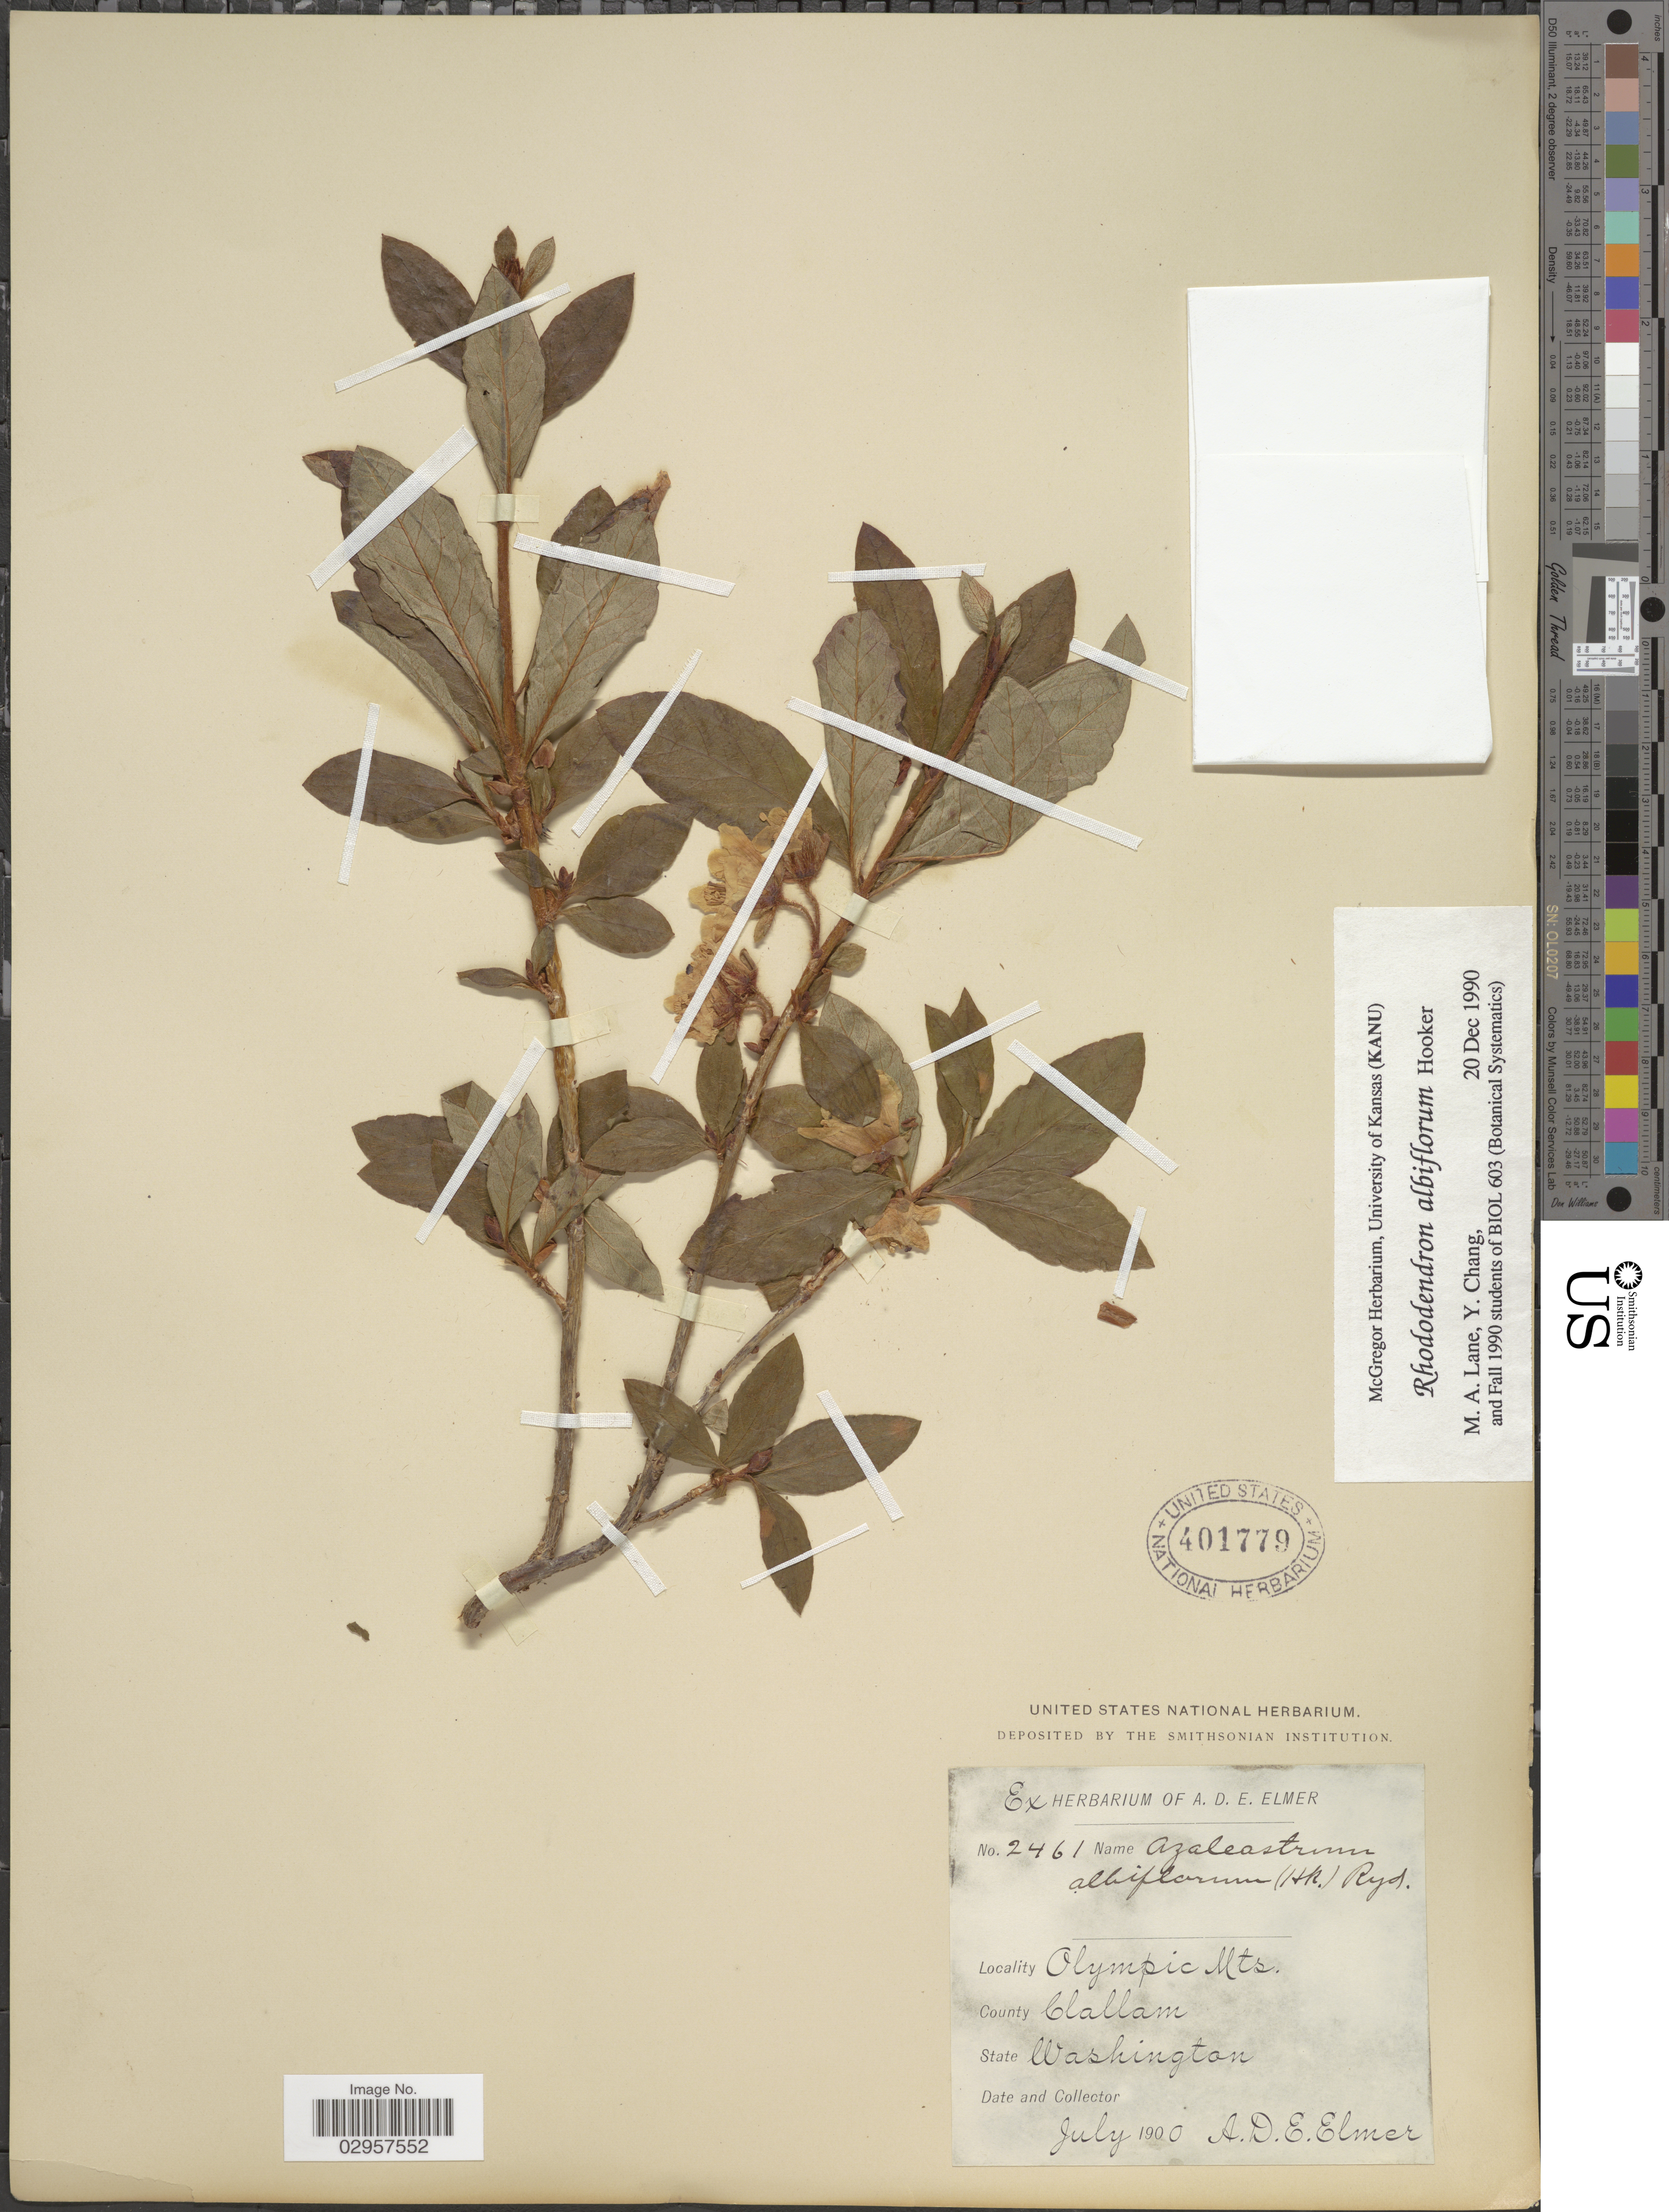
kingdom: Plantae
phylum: Tracheophyta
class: Magnoliopsida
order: Ericales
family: Ericaceae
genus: Rhododendron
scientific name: Rhododendron albiflorum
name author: Hook.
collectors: A. D. E. Elmer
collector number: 2461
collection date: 1900-07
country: United States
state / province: Washington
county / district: Clallam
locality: Olympic Mts. County Clallam.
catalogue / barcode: US 401779